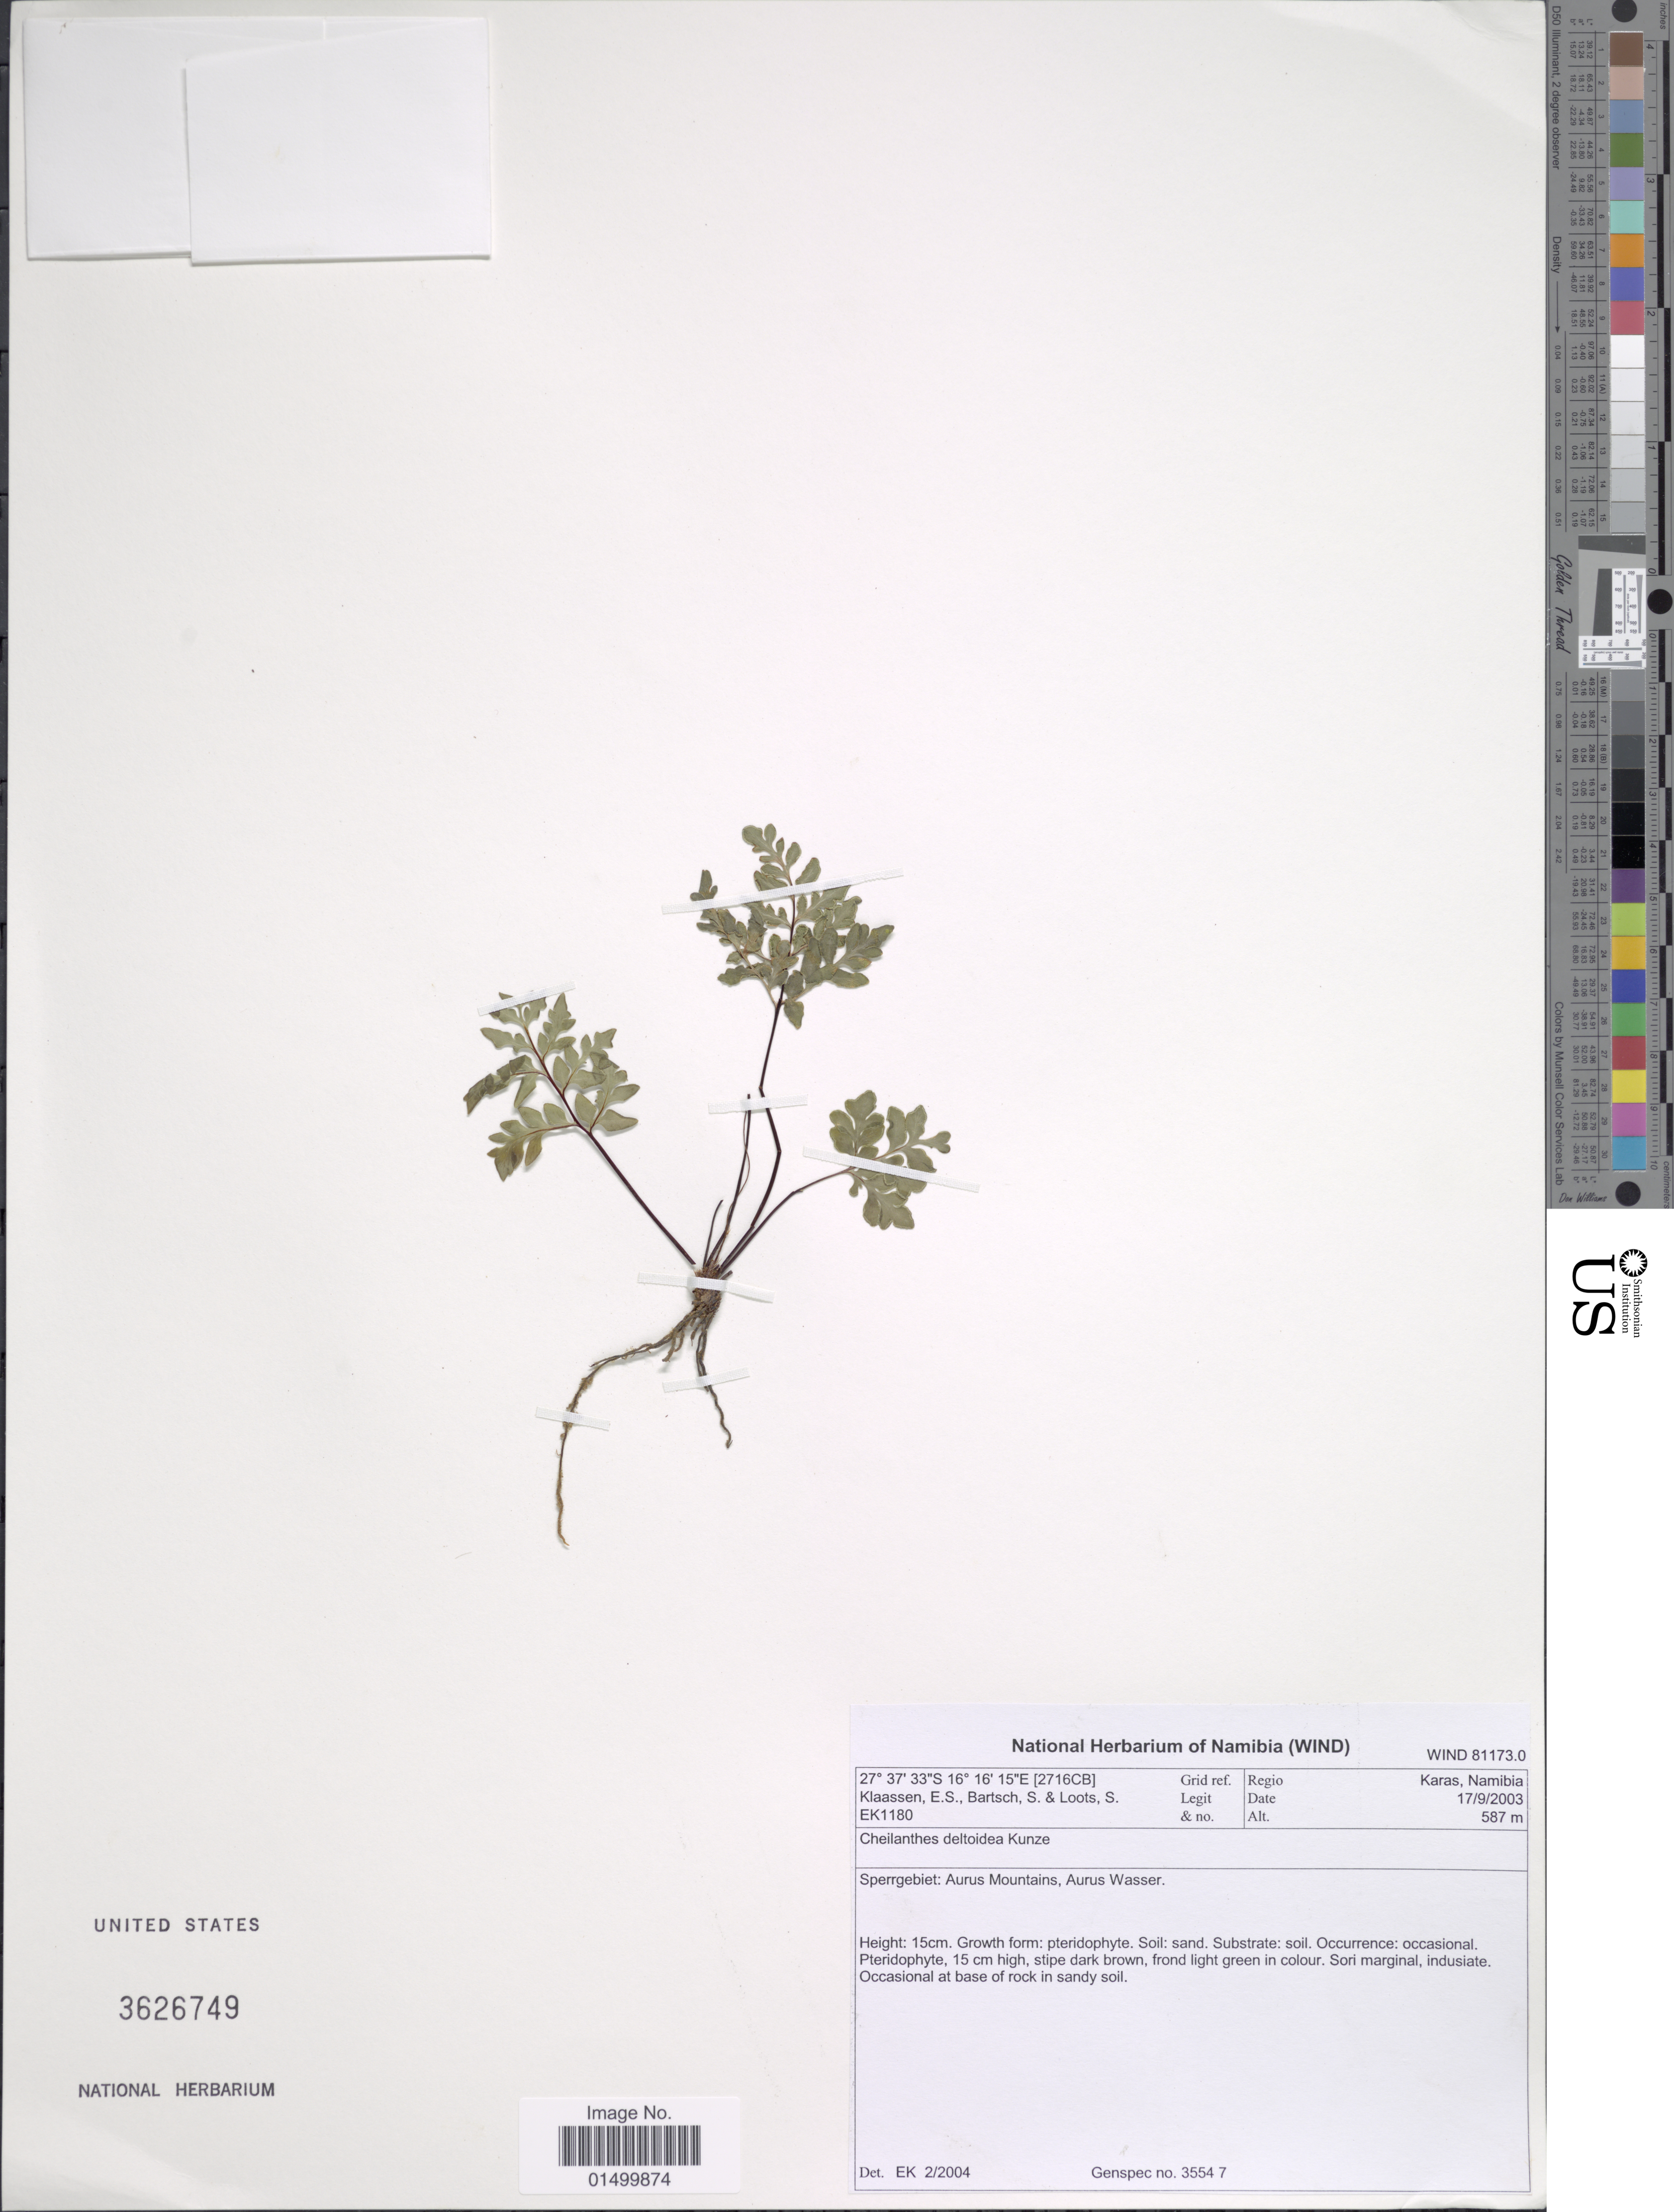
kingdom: Plantae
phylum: Tracheophyta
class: Polypodiopsida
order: Polypodiales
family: Pteridaceae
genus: Cheilanthes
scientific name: Cheilanthes deltoidea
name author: Kunze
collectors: E. S. Klaassen, S. Bartsch & S. Loots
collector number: EK 1180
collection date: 2003-09-17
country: Namibia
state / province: Karas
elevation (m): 587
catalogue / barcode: US 3626749